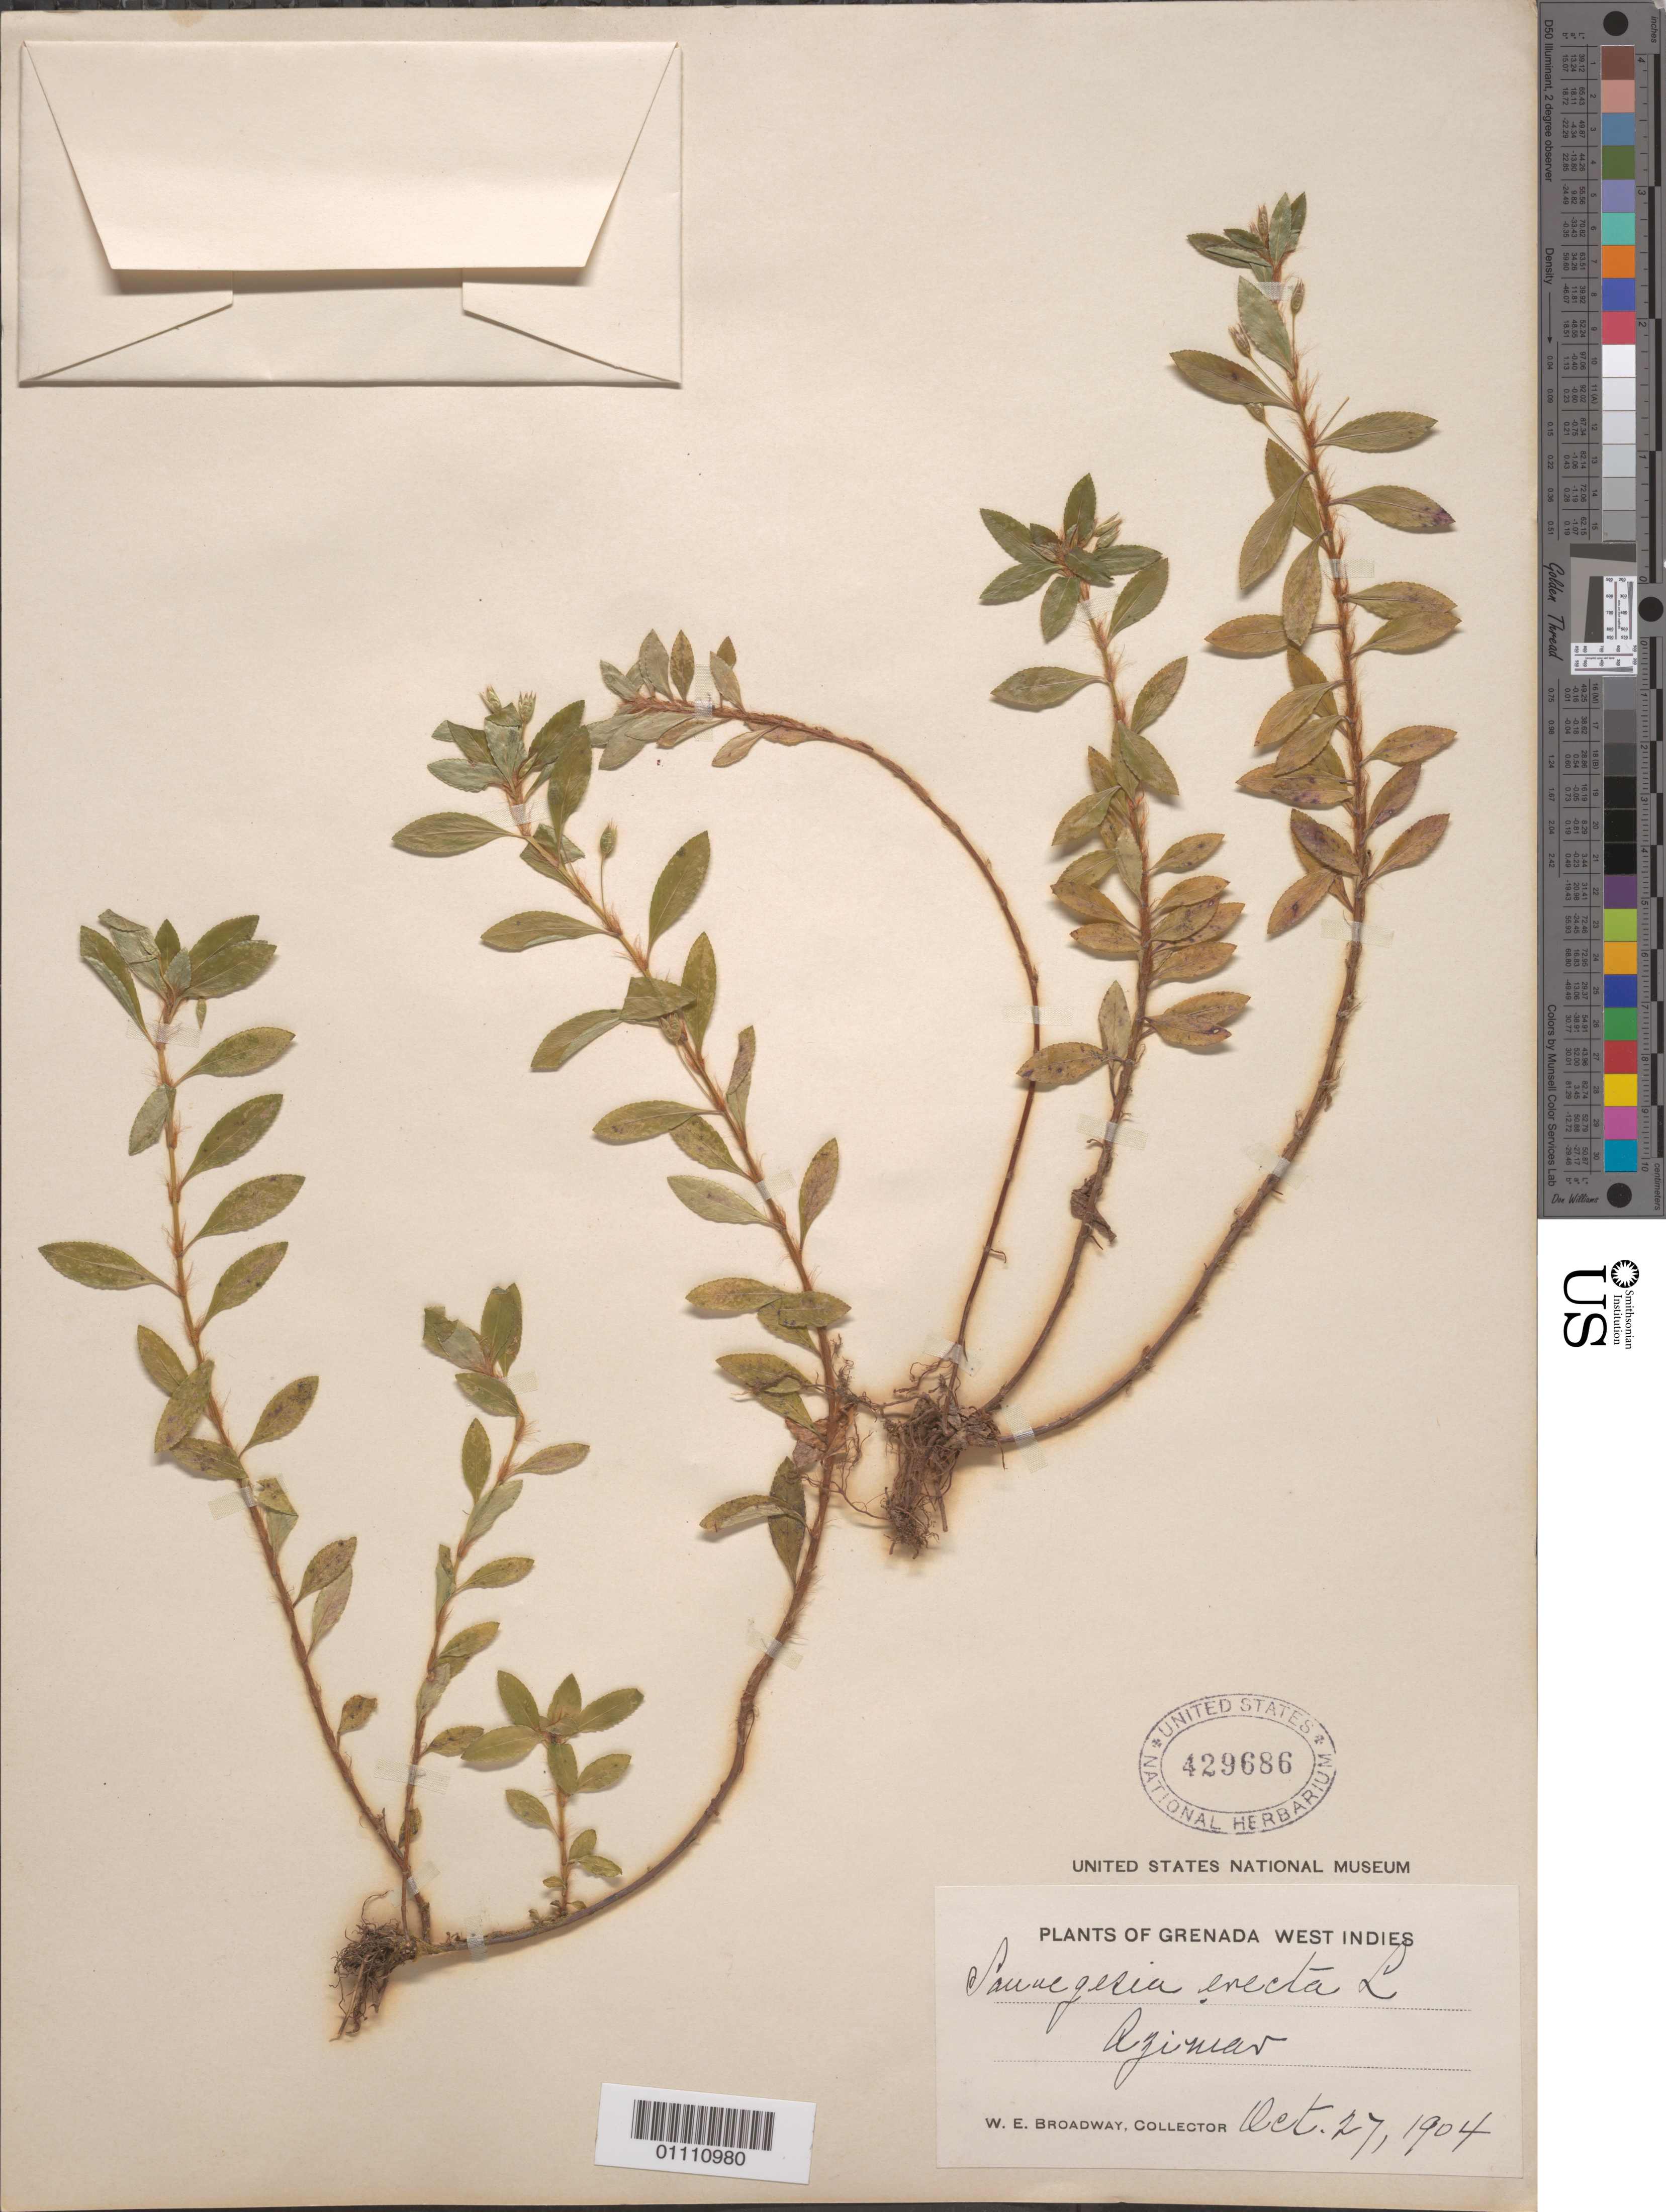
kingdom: Plantae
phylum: Tracheophyta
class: Magnoliopsida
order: Malpighiales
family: Ochnaceae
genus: Sauvagesia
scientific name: Sauvagesia erecta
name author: L.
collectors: W. E. Broadway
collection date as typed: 27 Oct 1904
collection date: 1904-10-27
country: Grenada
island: Grenada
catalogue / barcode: US 429686